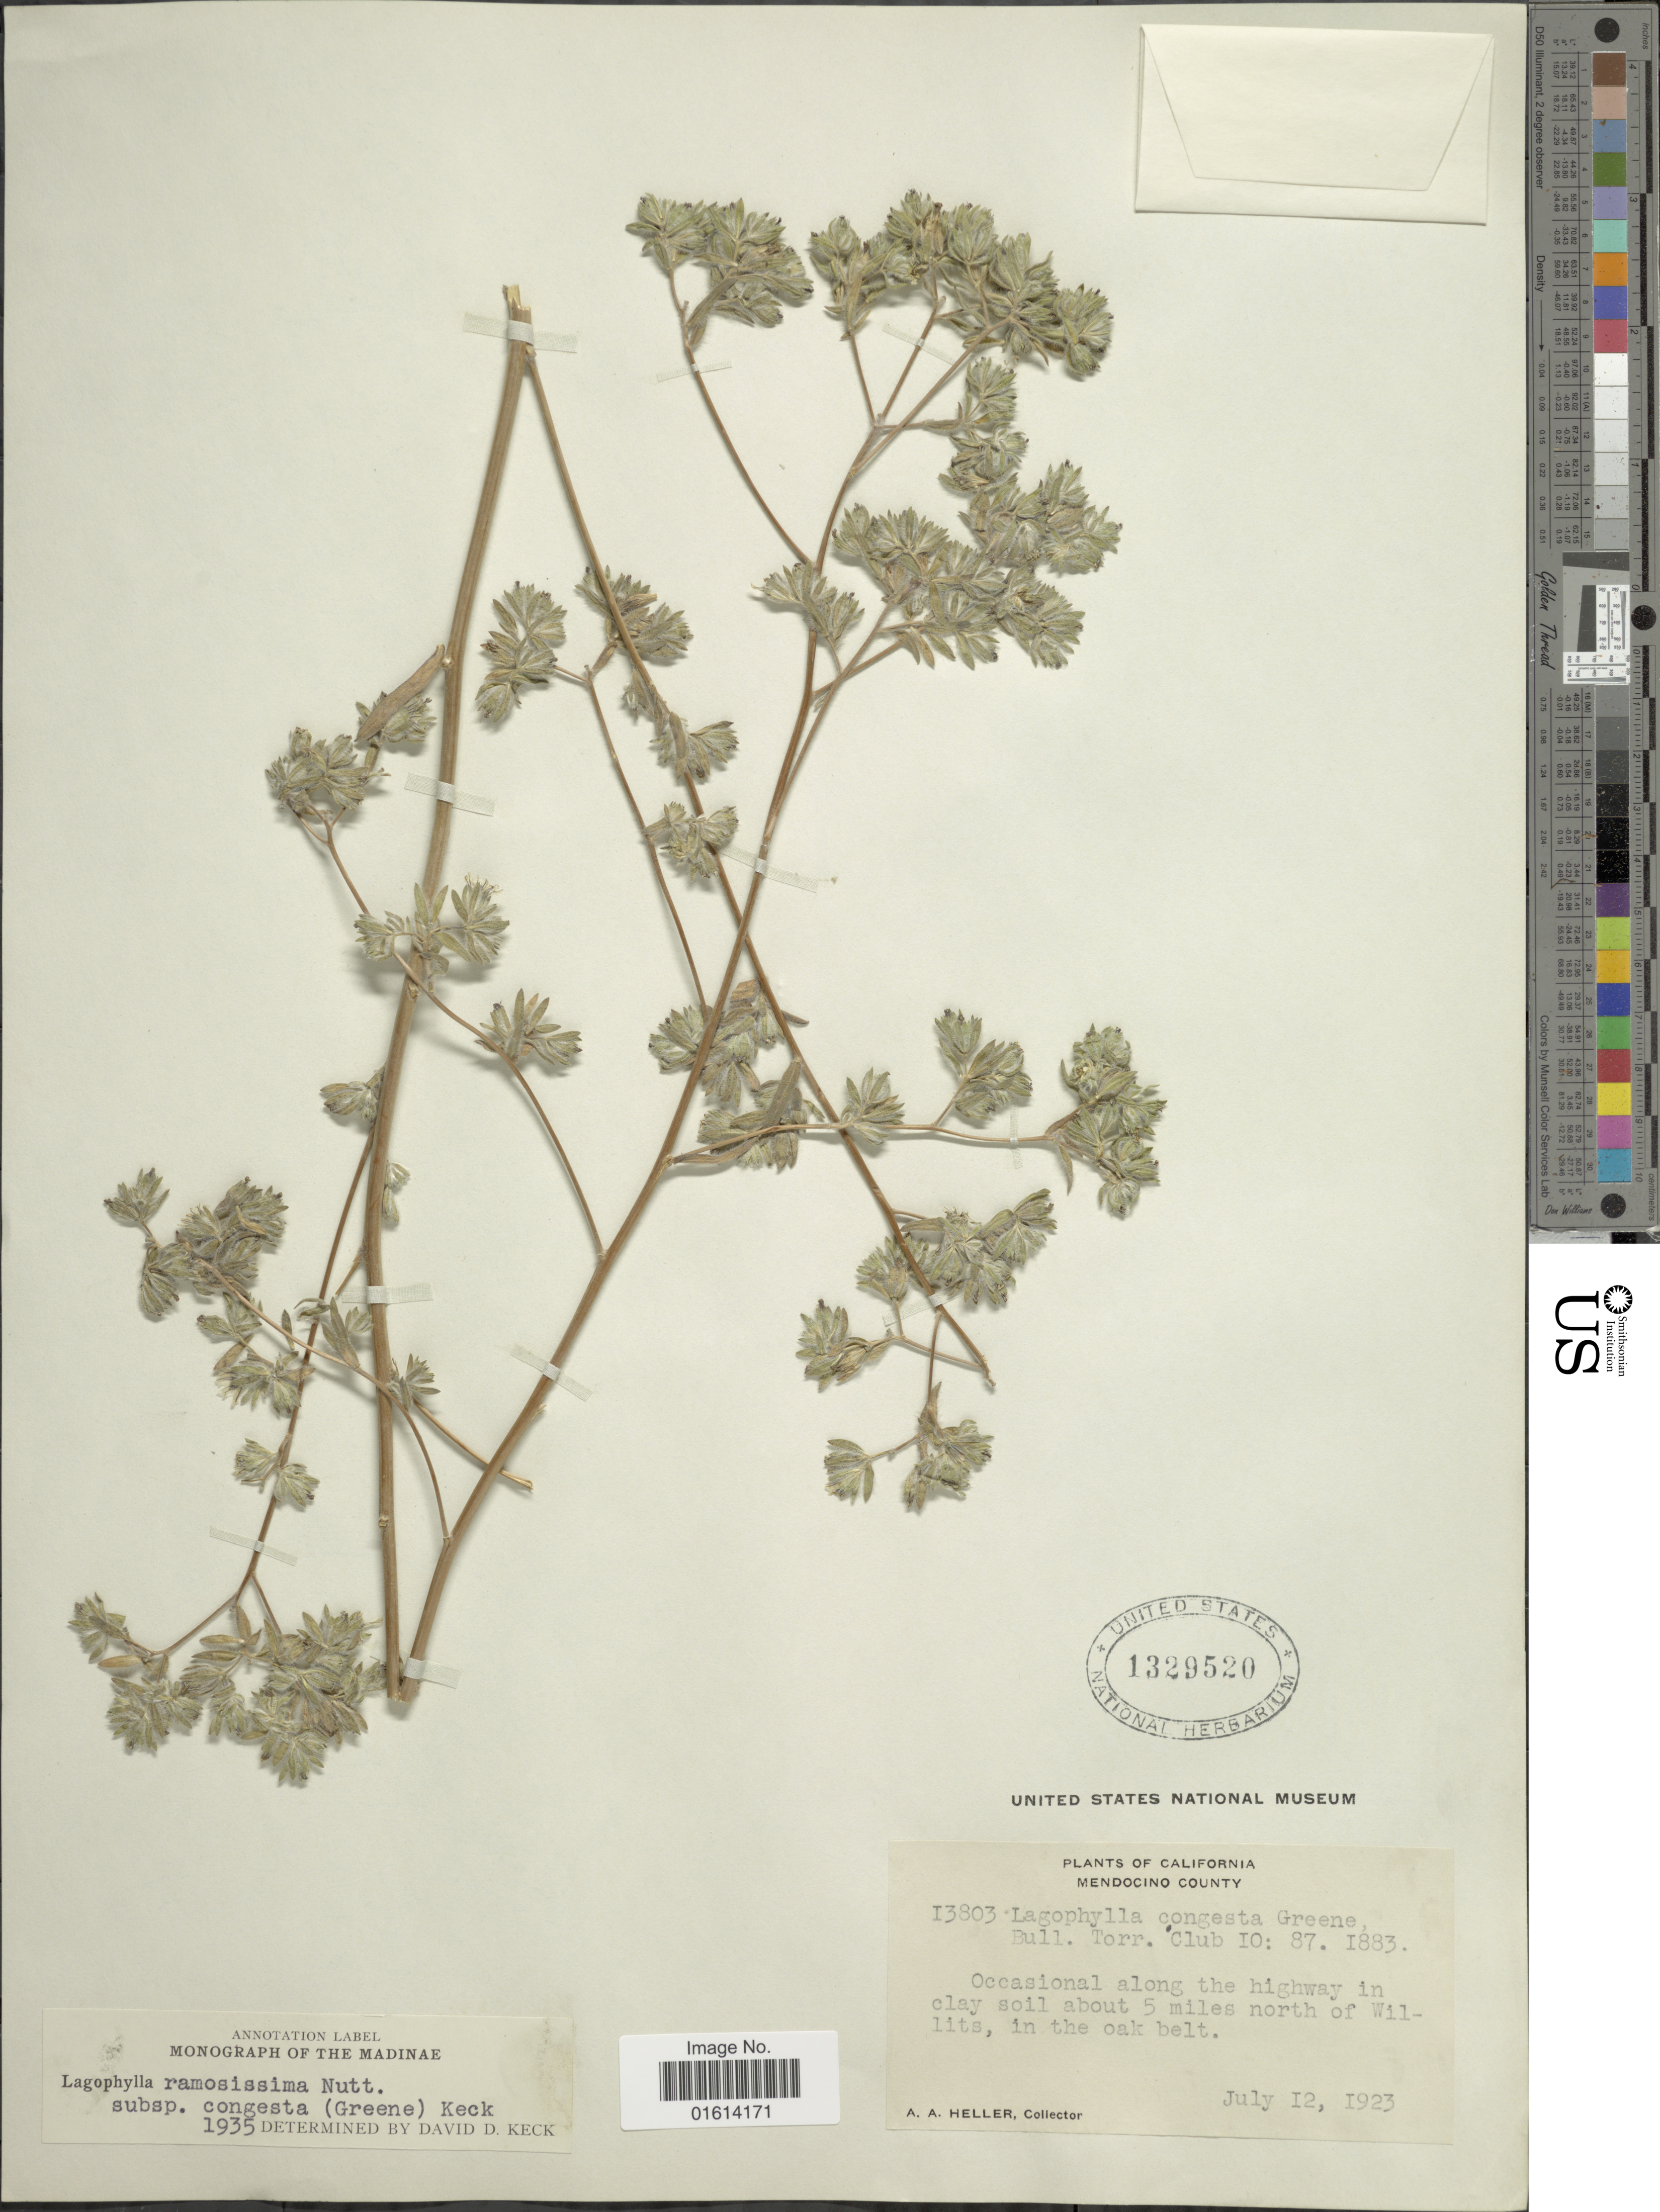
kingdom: Plantae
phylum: Tracheophyta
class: Magnoliopsida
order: Asterales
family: Asteraceae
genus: Lagophylla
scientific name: Lagophylla ramosissima subsp. congesta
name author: (Greene) D.D. Keck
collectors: A. A. Heller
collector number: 13803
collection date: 1923-07-12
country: United States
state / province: California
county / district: Mendocino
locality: Mendocino County, about 5 miles north of Willits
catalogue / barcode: US 1329520